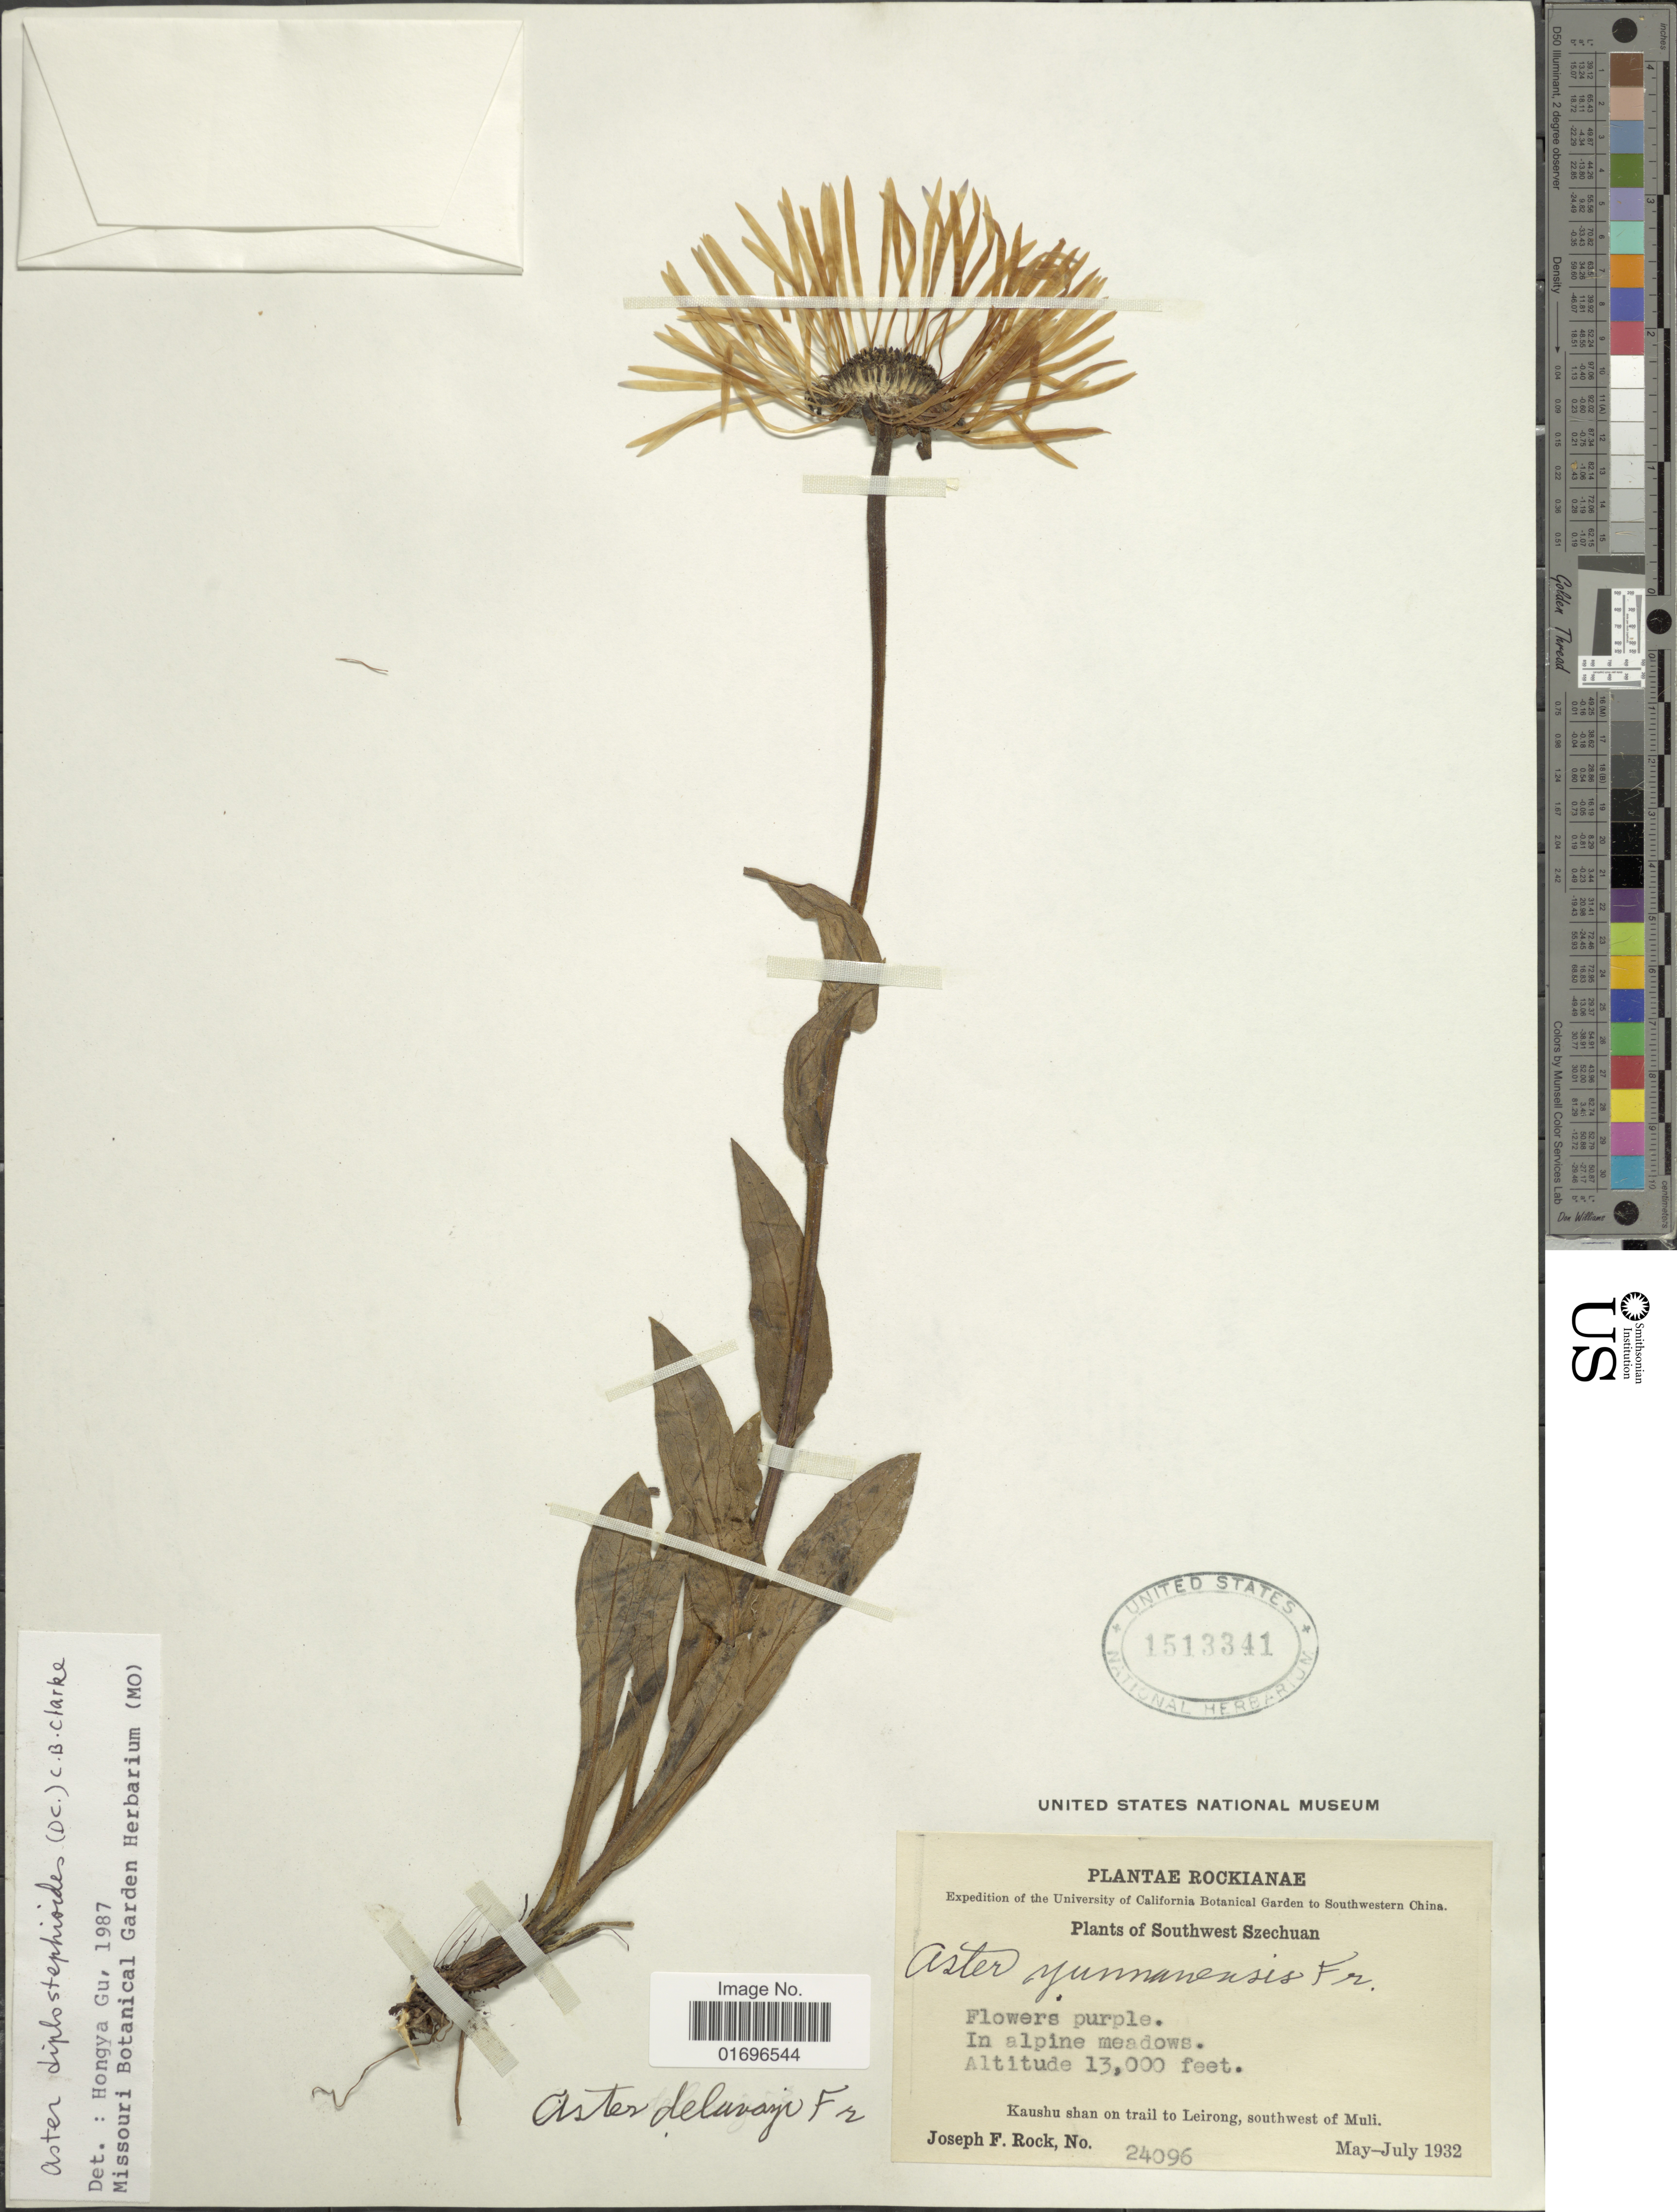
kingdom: Plantae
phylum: Tracheophyta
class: Magnoliopsida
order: Asterales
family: Asteraceae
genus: Aster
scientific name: Aster diplostephioides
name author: (DC.) Benth. ex C.B. Clarke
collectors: J. F. Rock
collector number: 24096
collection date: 1932-05/1932-07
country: China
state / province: Sichuan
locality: Rockianae. Southwestern China. Southwest Szechuan. Kaushu shan on trail to Leirong, southwest of Muli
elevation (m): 3962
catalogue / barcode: US 1513341